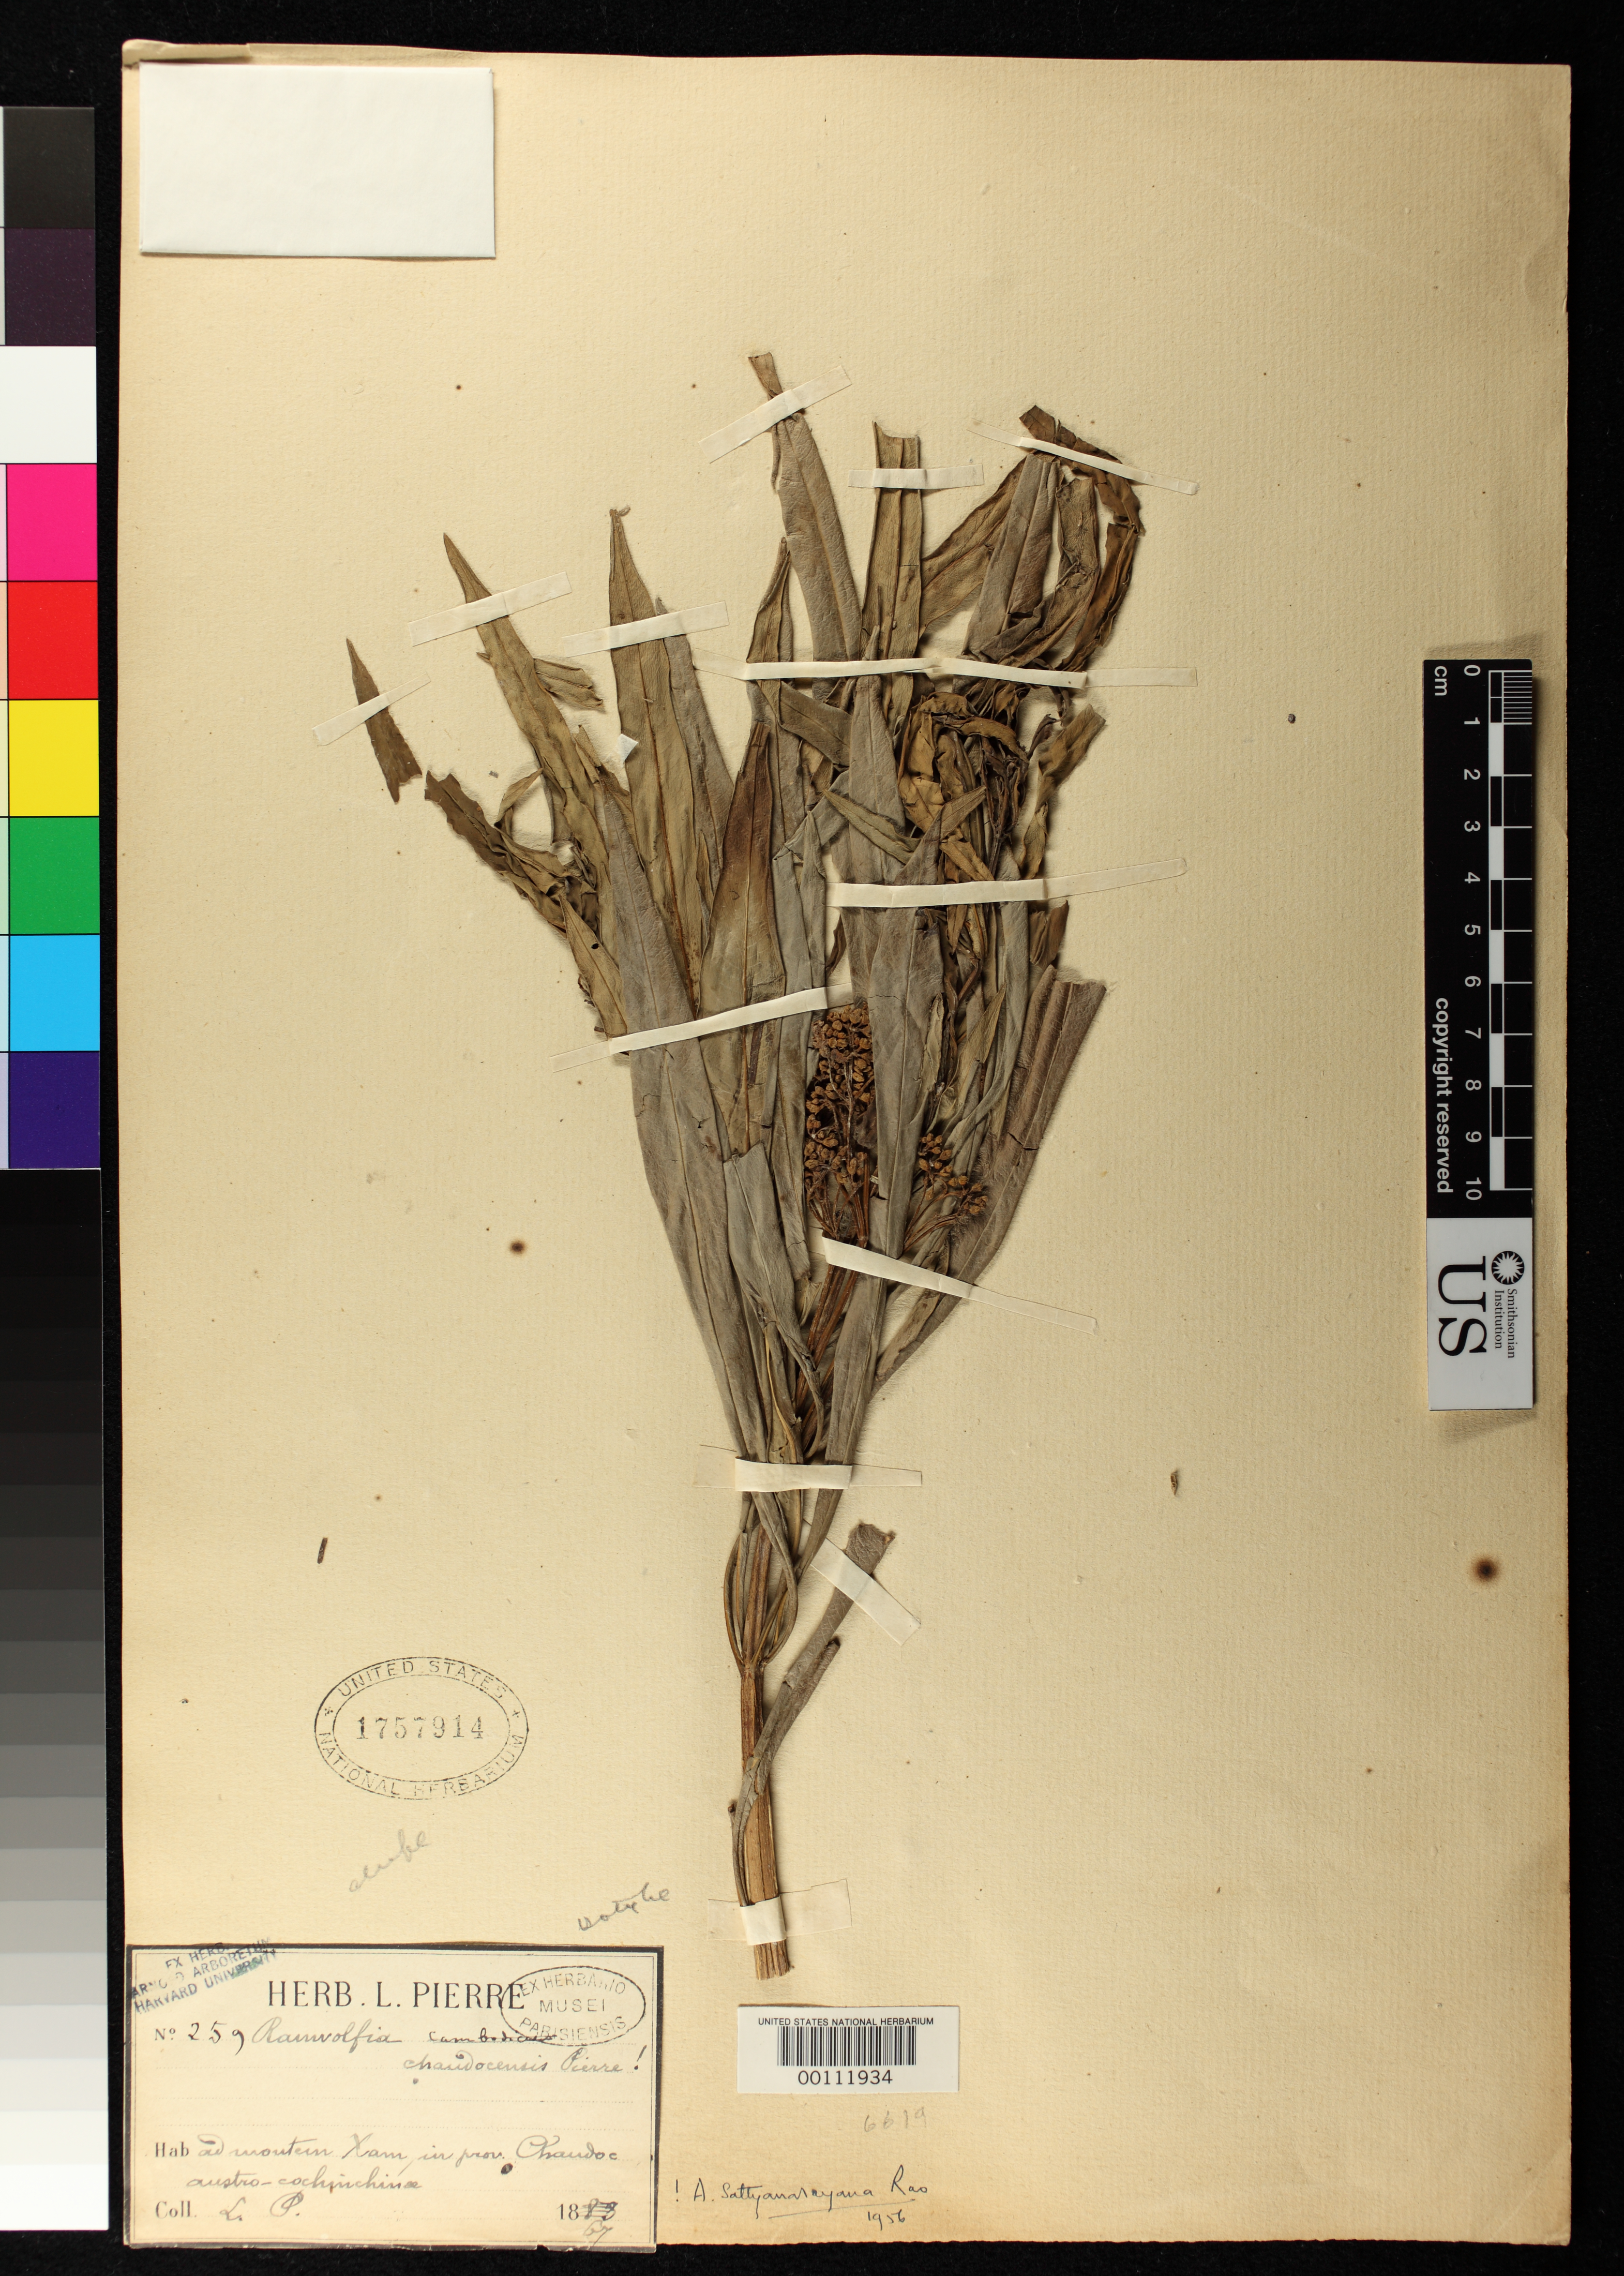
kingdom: Plantae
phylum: Tracheophyta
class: Magnoliopsida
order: Gentianales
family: Apocynaceae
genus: Rauvolfia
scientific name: Rauvolfia chaudocensis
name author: Pierre ex Pit. in & Humbert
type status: Isotype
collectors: J. Pierre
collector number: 259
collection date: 1867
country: Vietnam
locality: "Cochin China", ad montem Xam, in prov. Chaudoc.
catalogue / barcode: US 1757914